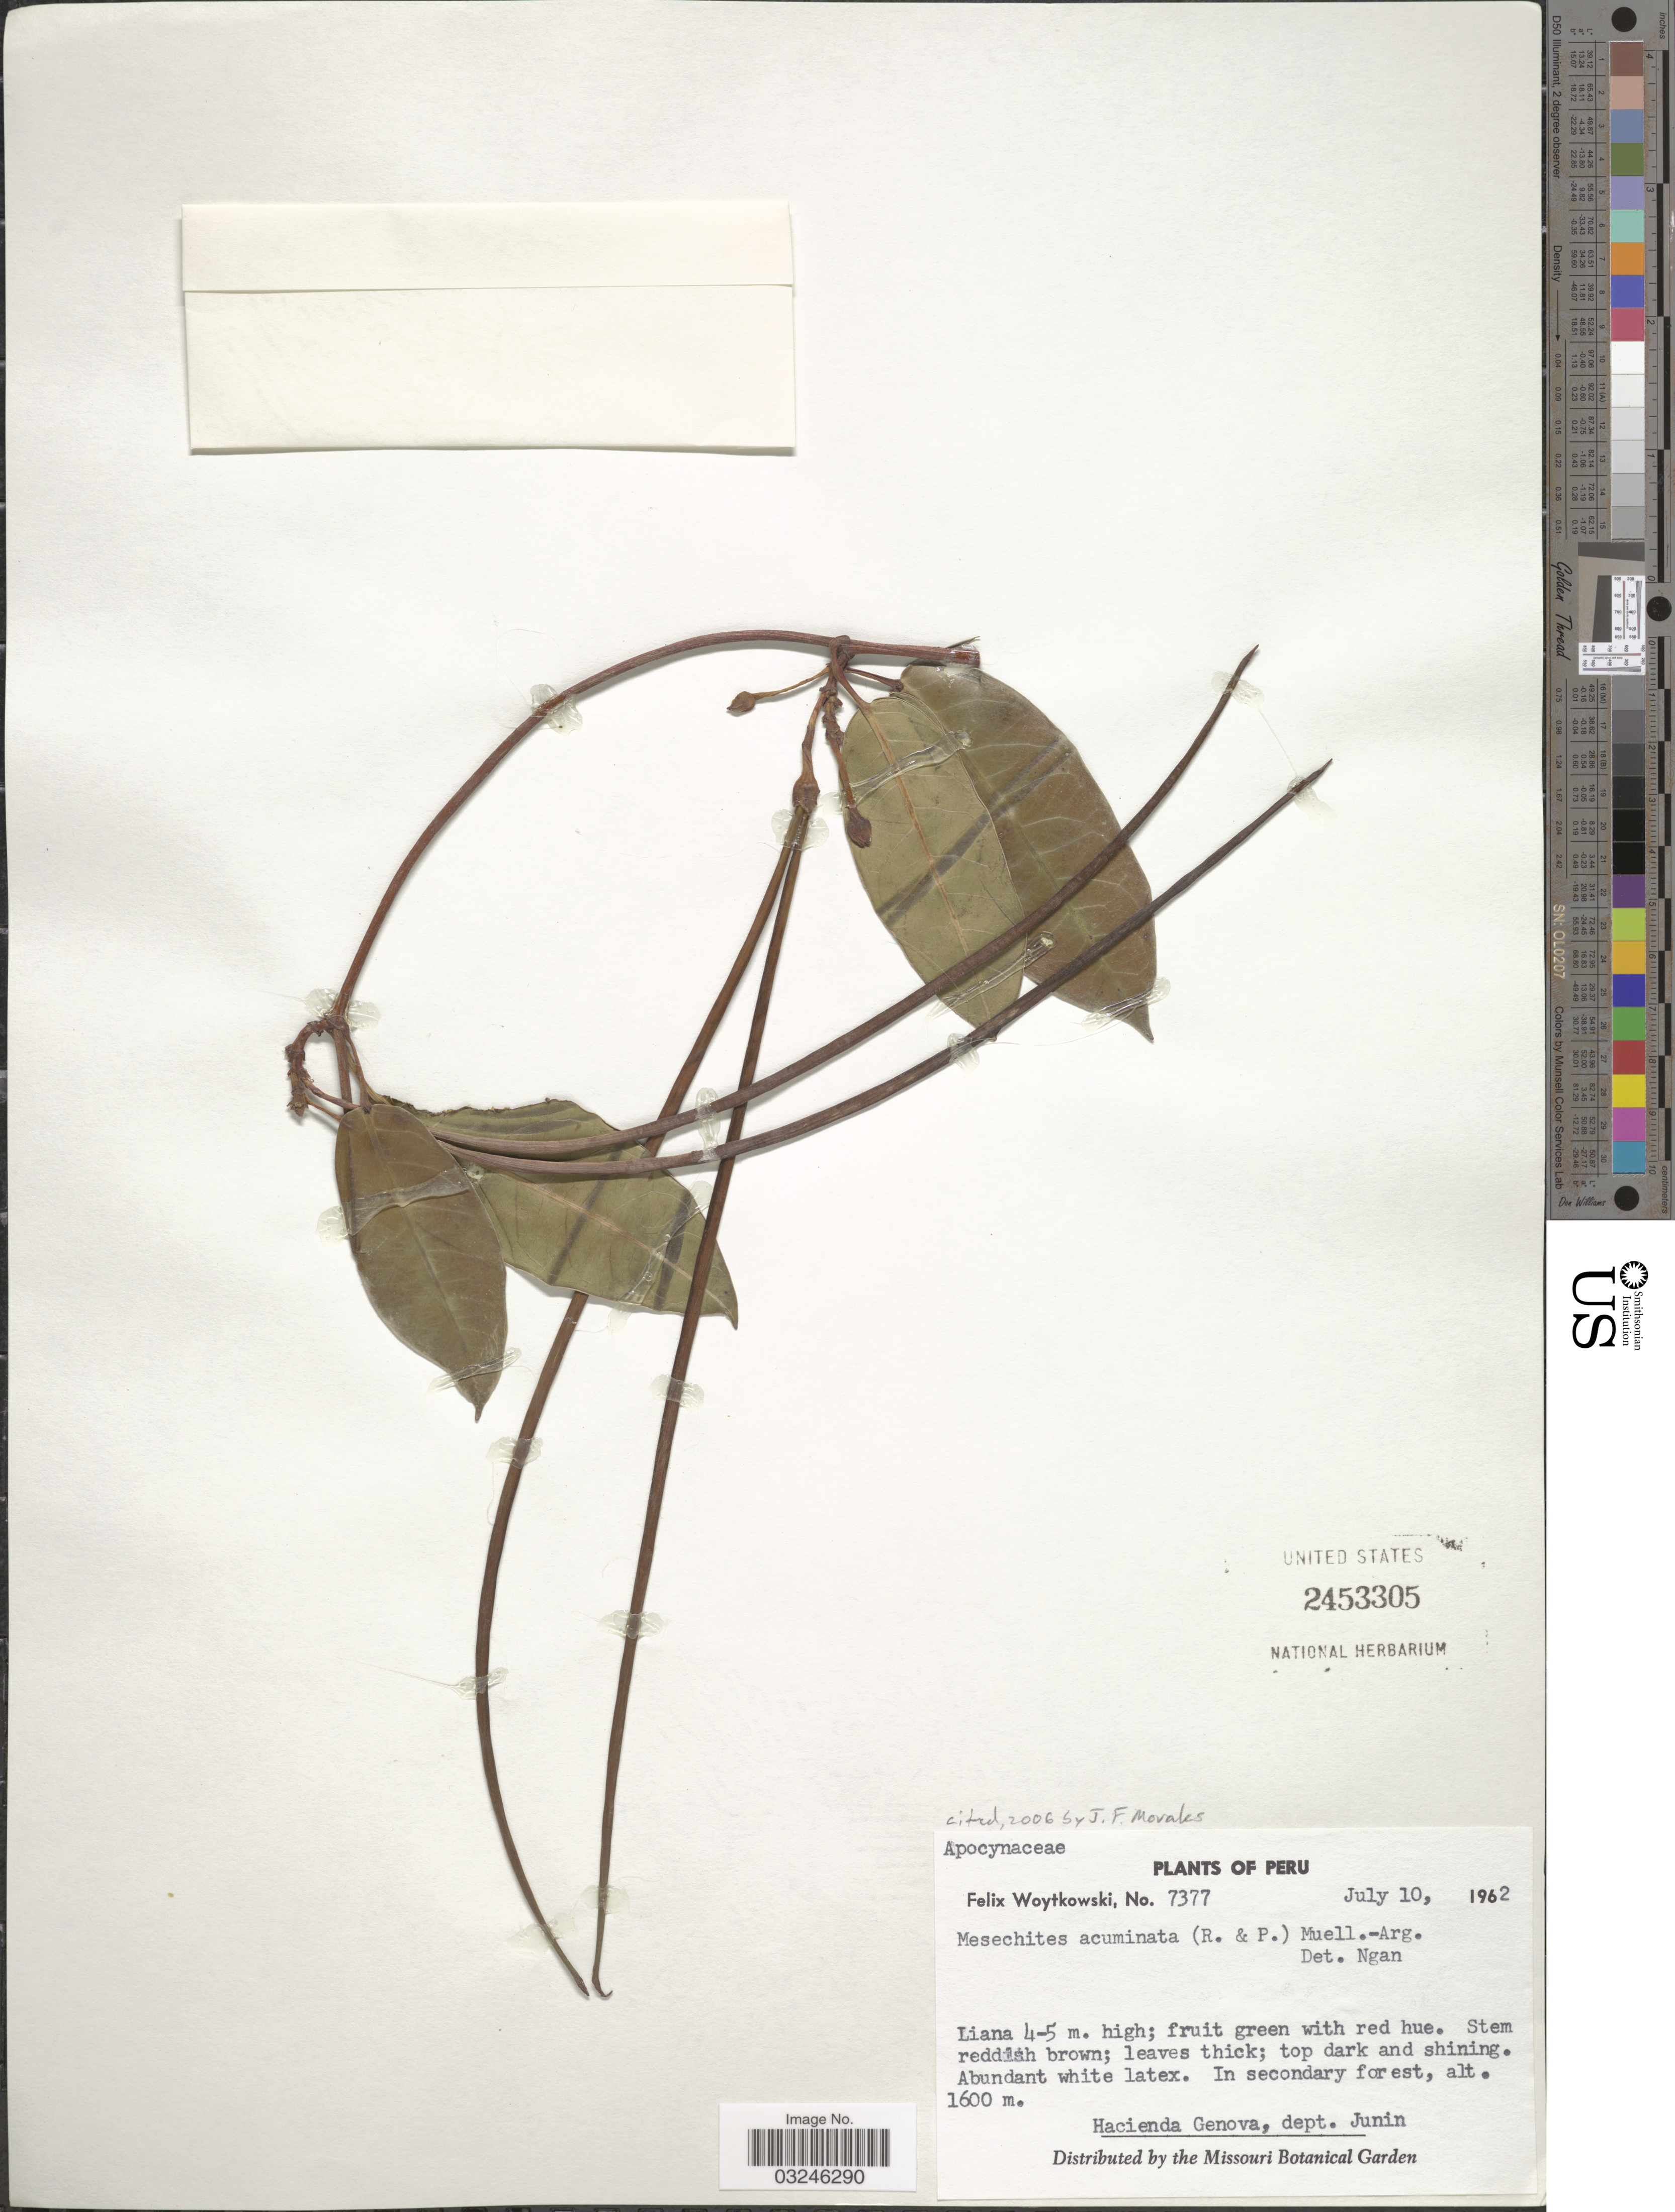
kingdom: Plantae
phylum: Tracheophyta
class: Magnoliopsida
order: Gentianales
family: Apocynaceae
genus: Mesechites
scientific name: Mesechites acuminatus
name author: (Ruiz & Pav.) Müll. Arg.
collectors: F. Woytkowski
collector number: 7377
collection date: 1962-07-10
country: Peru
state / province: Junín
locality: Hacienda Genova, dept. Junin.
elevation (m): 1600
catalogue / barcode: US 2453305